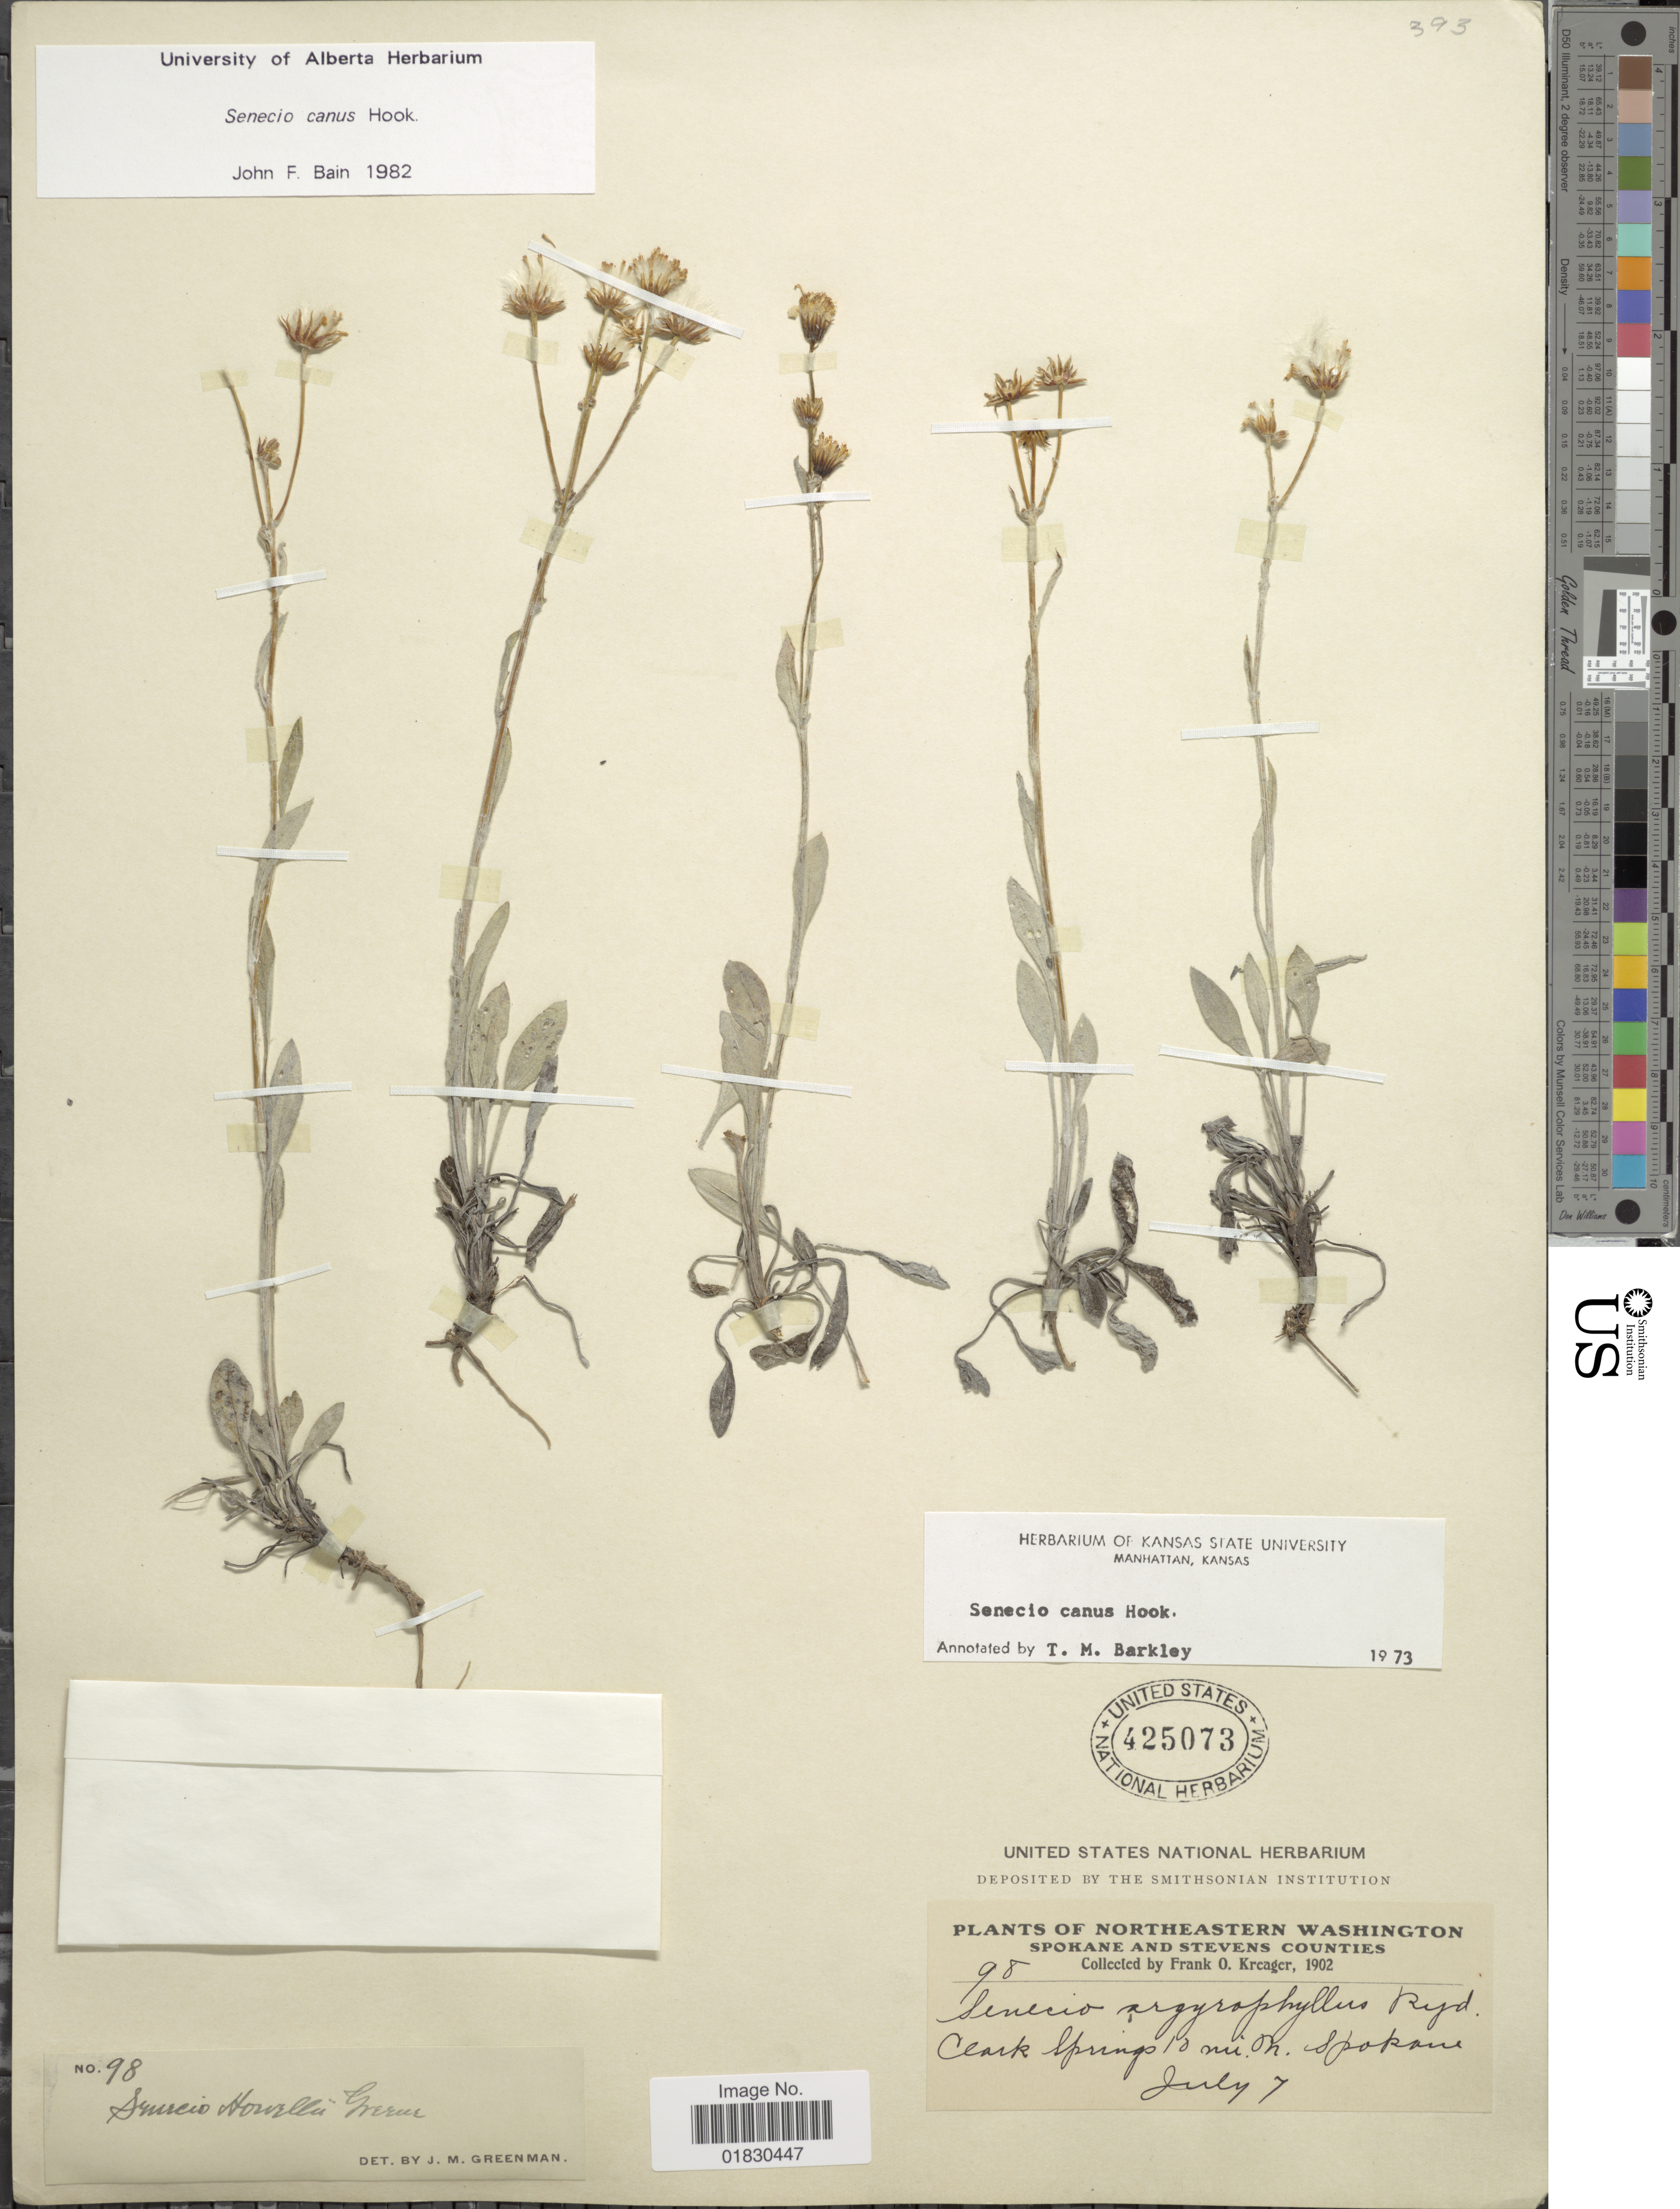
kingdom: Plantae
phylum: Tracheophyta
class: Magnoliopsida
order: Asterales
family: Asteraceae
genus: Packera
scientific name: Packera cana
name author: (Hook.) W.A. Weber & Á. Löve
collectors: F. Kreager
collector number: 98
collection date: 1902-07-07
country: United States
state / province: Washington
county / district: Spokane / Stevens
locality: Northeastern Washington, Spokane and Stevens Counties, Clark Springs 10 mi. on Spokane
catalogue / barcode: US 425073